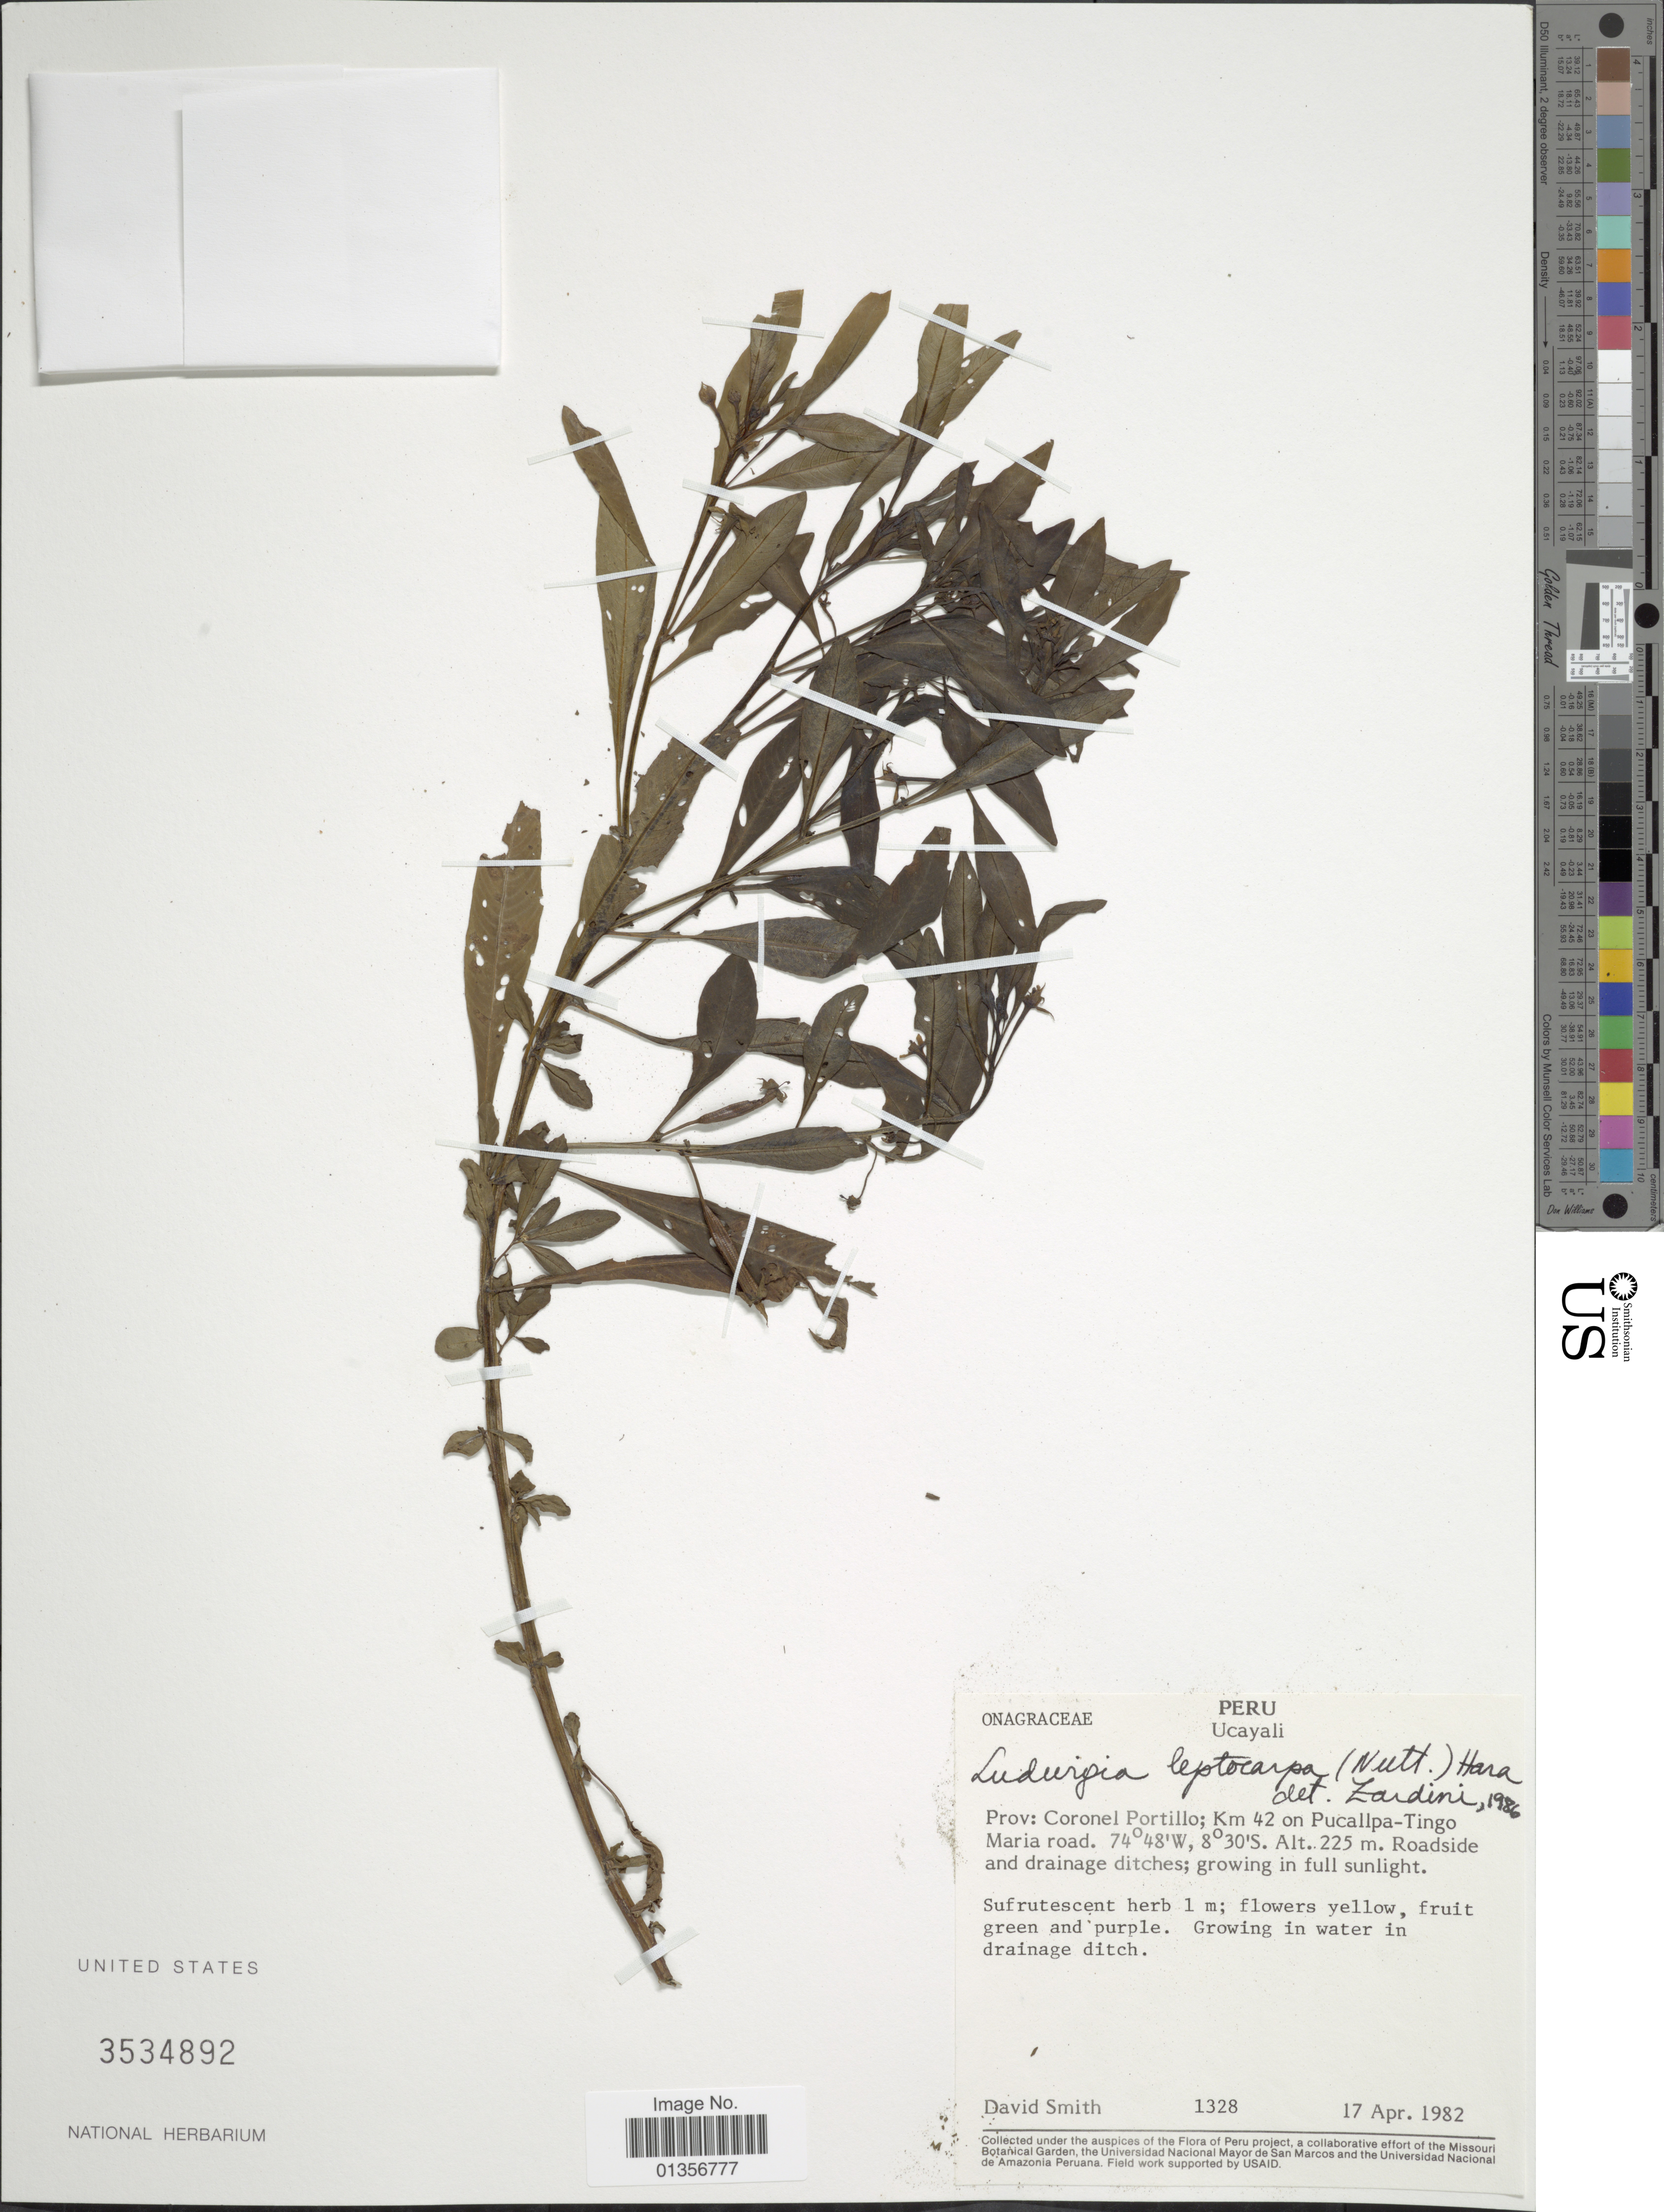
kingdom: Plantae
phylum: Tracheophyta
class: Magnoliopsida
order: Myrtales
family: Onagraceae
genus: Ludwigia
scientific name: Ludwigia leptocarpa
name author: (Nutt.) H. Hara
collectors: D. K. Smith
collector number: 1328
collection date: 1982-04-17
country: Peru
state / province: Ucayali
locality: Prov: Coronel Portillo: Km 42 on Pucallpa - Tingo Maria road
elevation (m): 225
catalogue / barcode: US 3534892